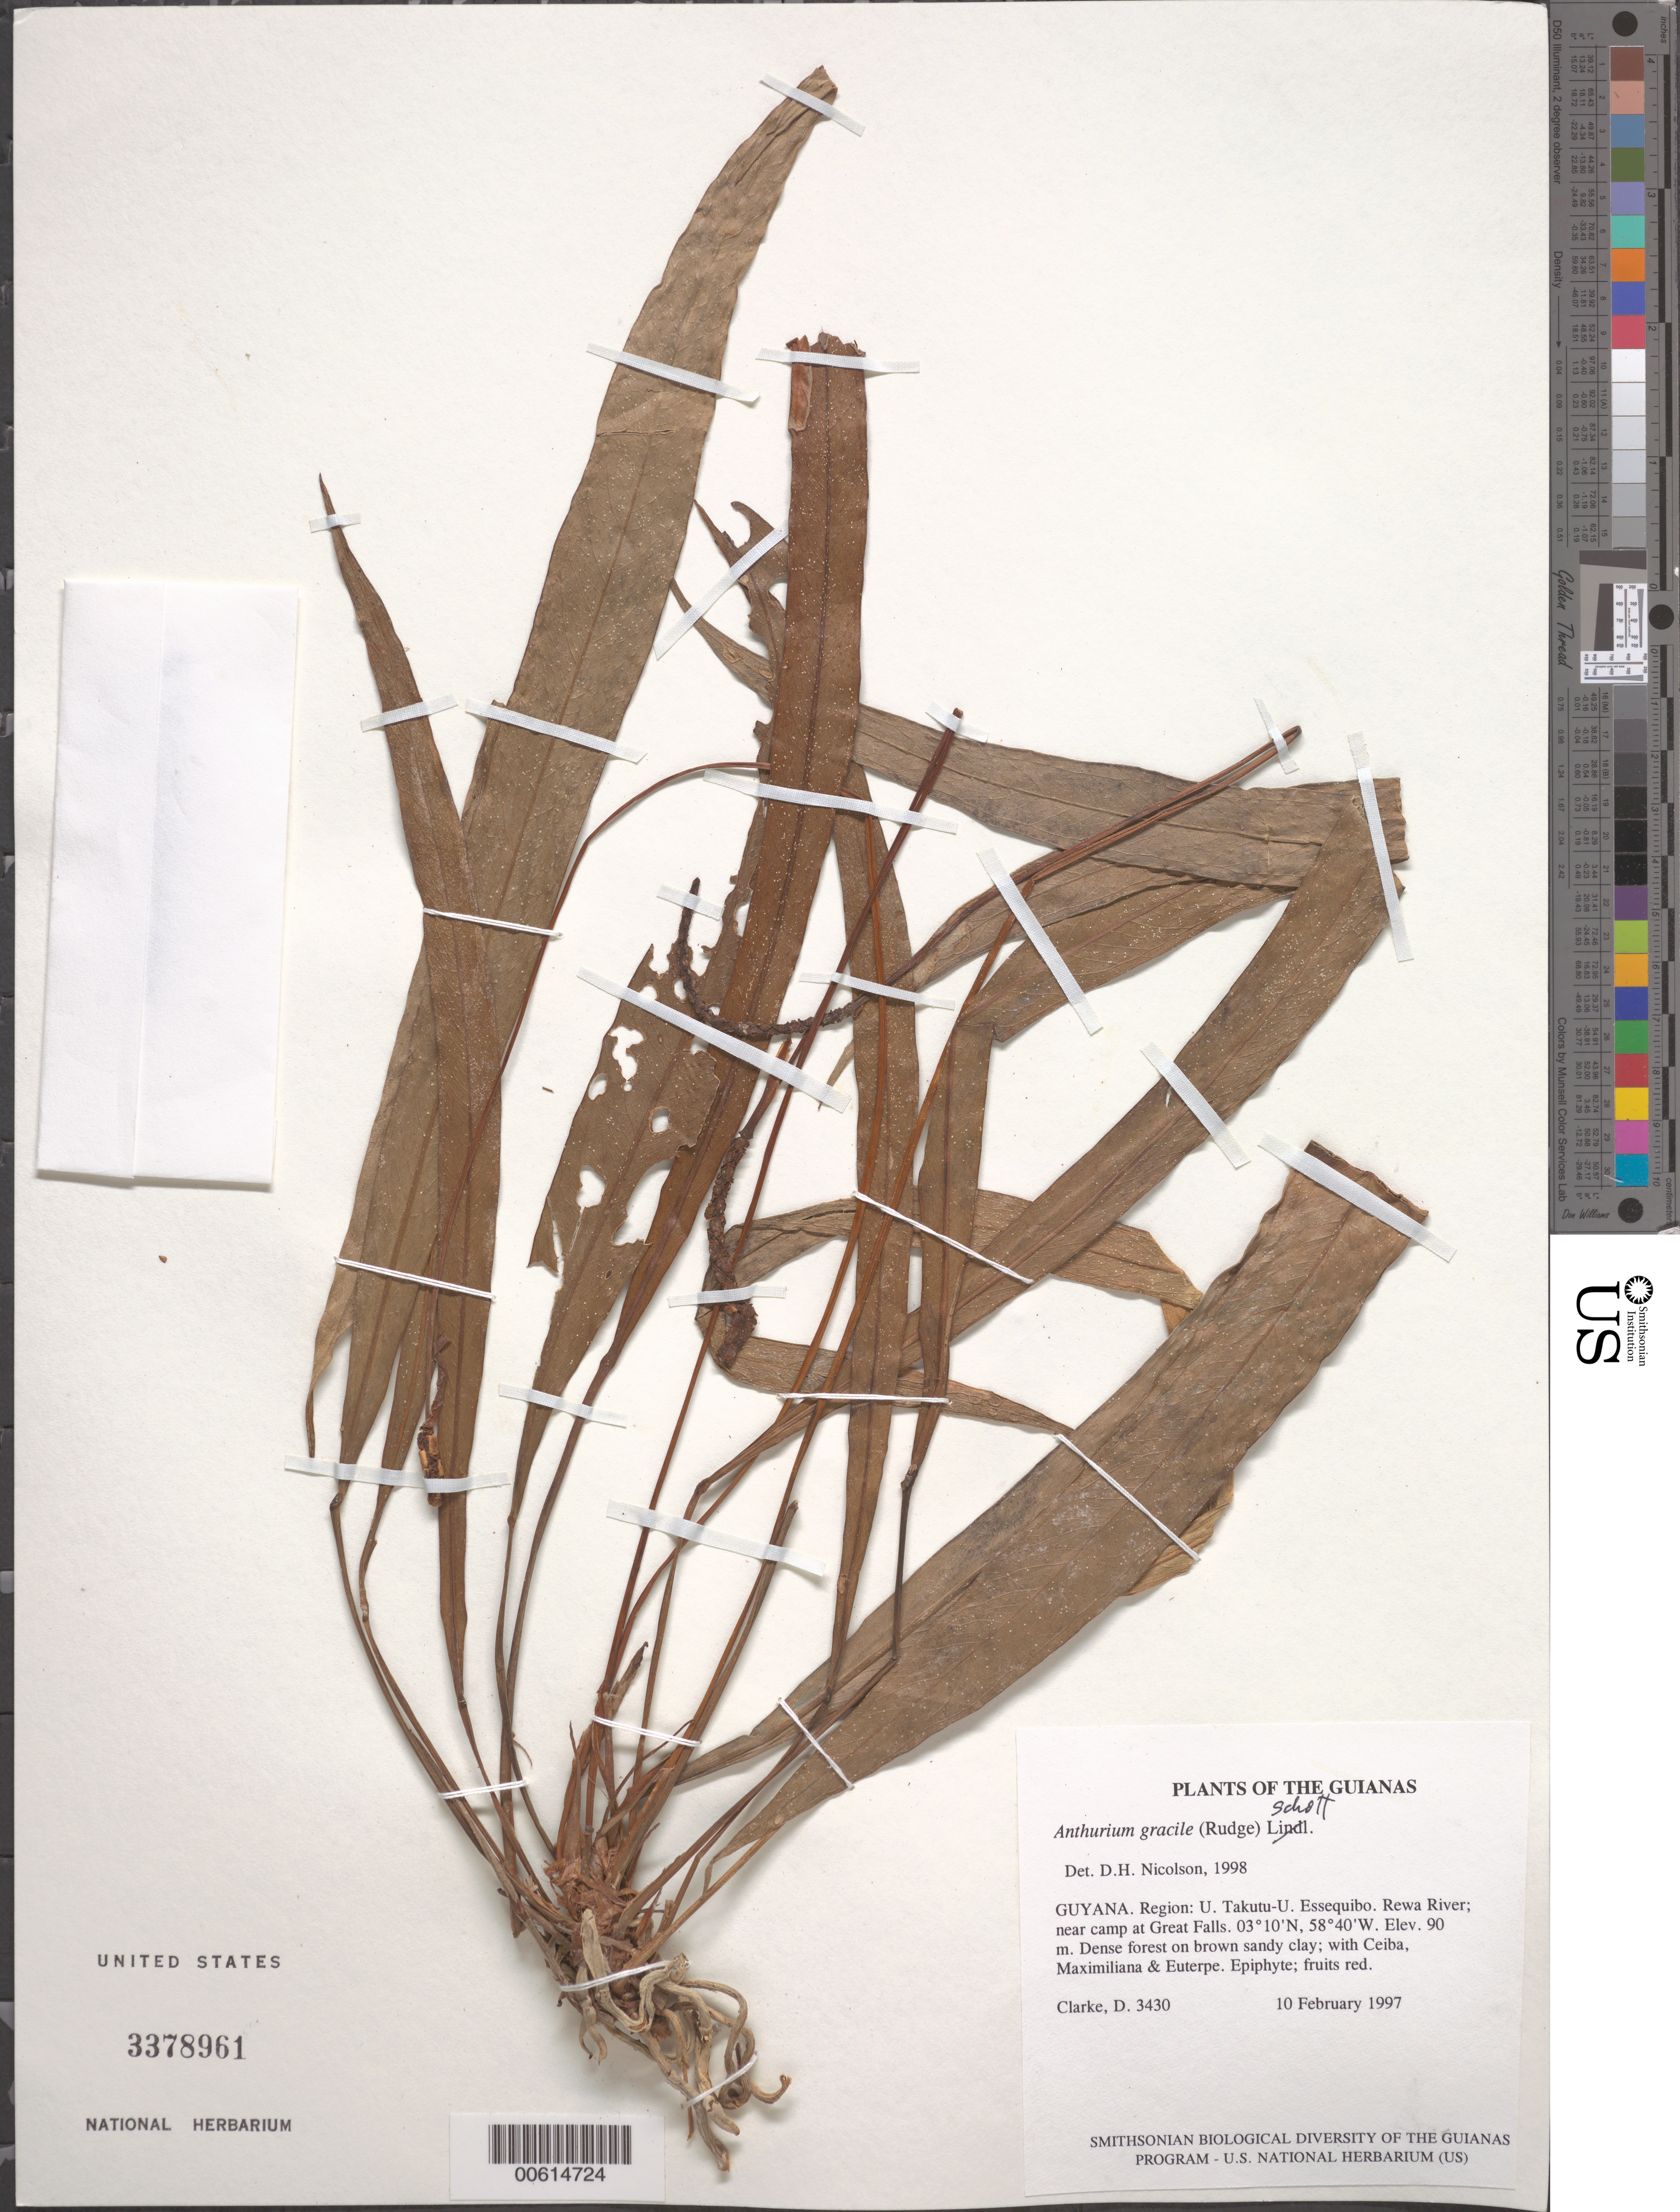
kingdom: Plantae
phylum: Tracheophyta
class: Liliopsida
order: Alismatales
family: Araceae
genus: Anthurium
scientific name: Anthurium gracile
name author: (Rudge) Schott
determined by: Nicolson, Dan H.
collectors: H. D. Clarke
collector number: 3430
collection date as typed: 10 February 1997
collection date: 1997-02-10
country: Guyana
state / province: U. Takutu-U. Essequibo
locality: Rewa River; near camp at Great Falls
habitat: Dense forest on brown sandy clay; with Ceiba, Maximiliana & Euterpe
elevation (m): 90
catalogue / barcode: US 3378961